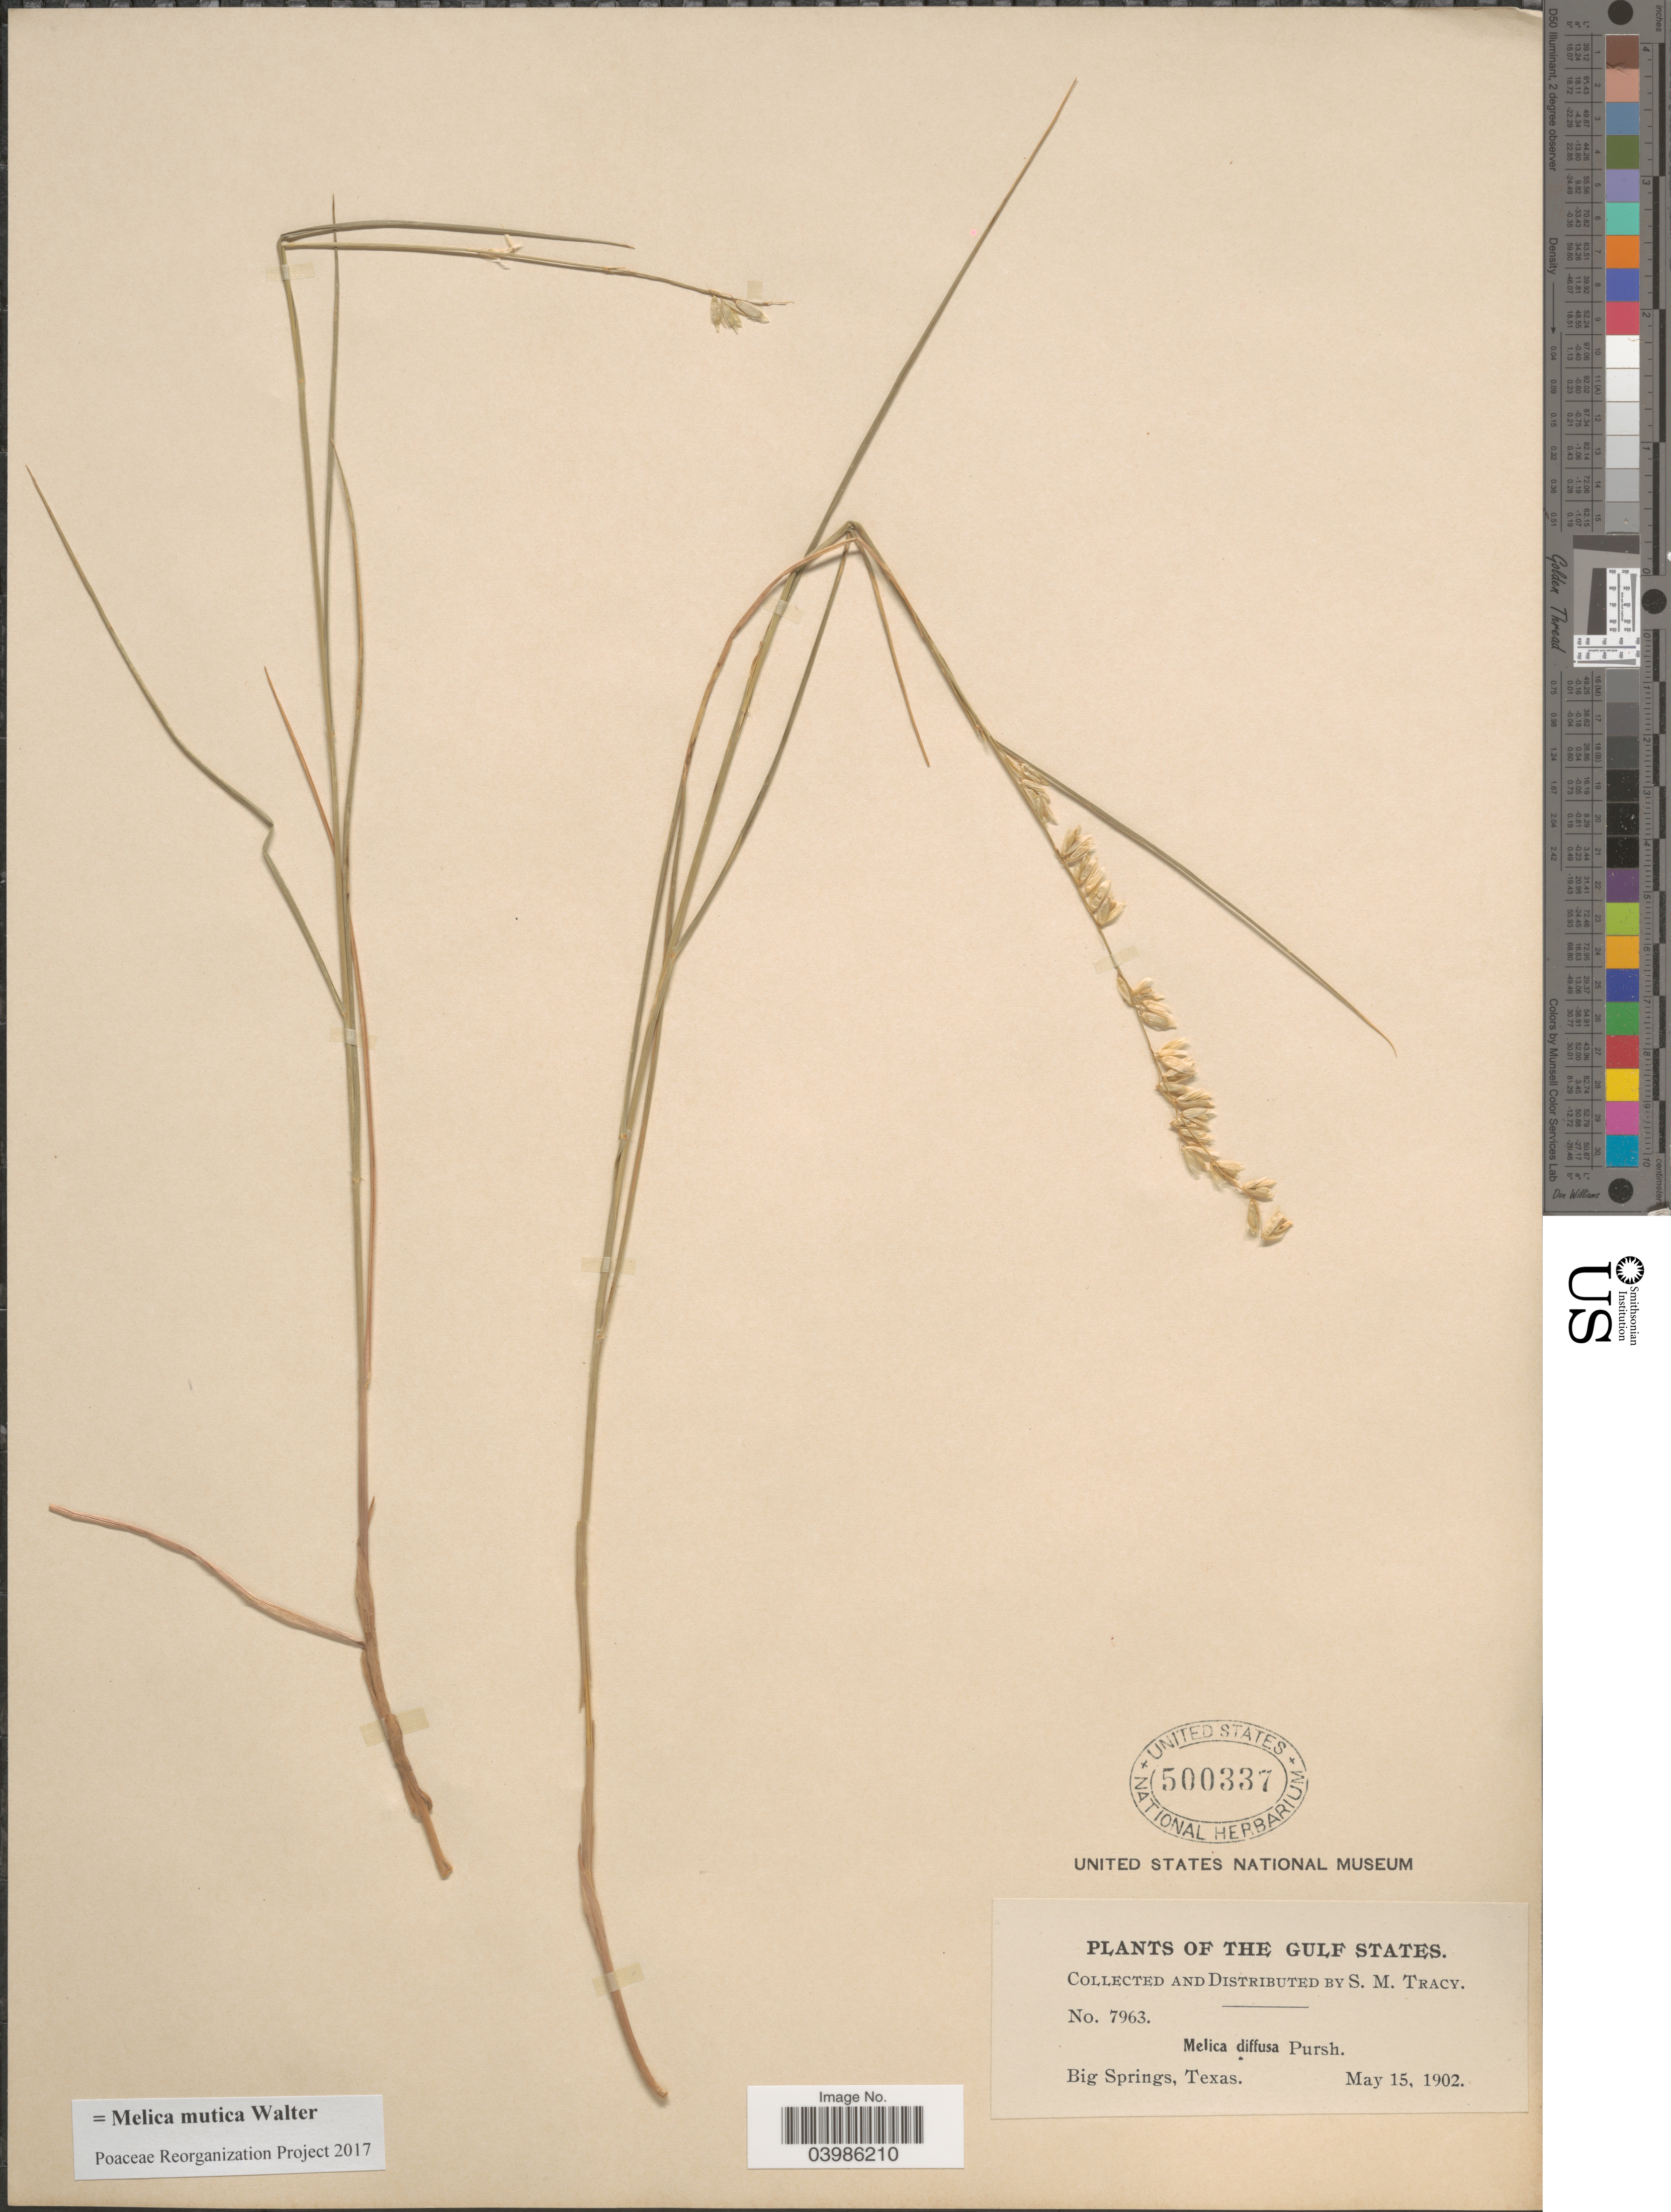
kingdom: Plantae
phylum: Tracheophyta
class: Liliopsida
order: Poales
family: Poaceae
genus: Melica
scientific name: Melica mutica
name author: Walter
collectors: S. M. Tracy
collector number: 7963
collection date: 1902-05-15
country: United States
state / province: Texas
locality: The Gulf States. Big Springs.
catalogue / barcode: US 500337